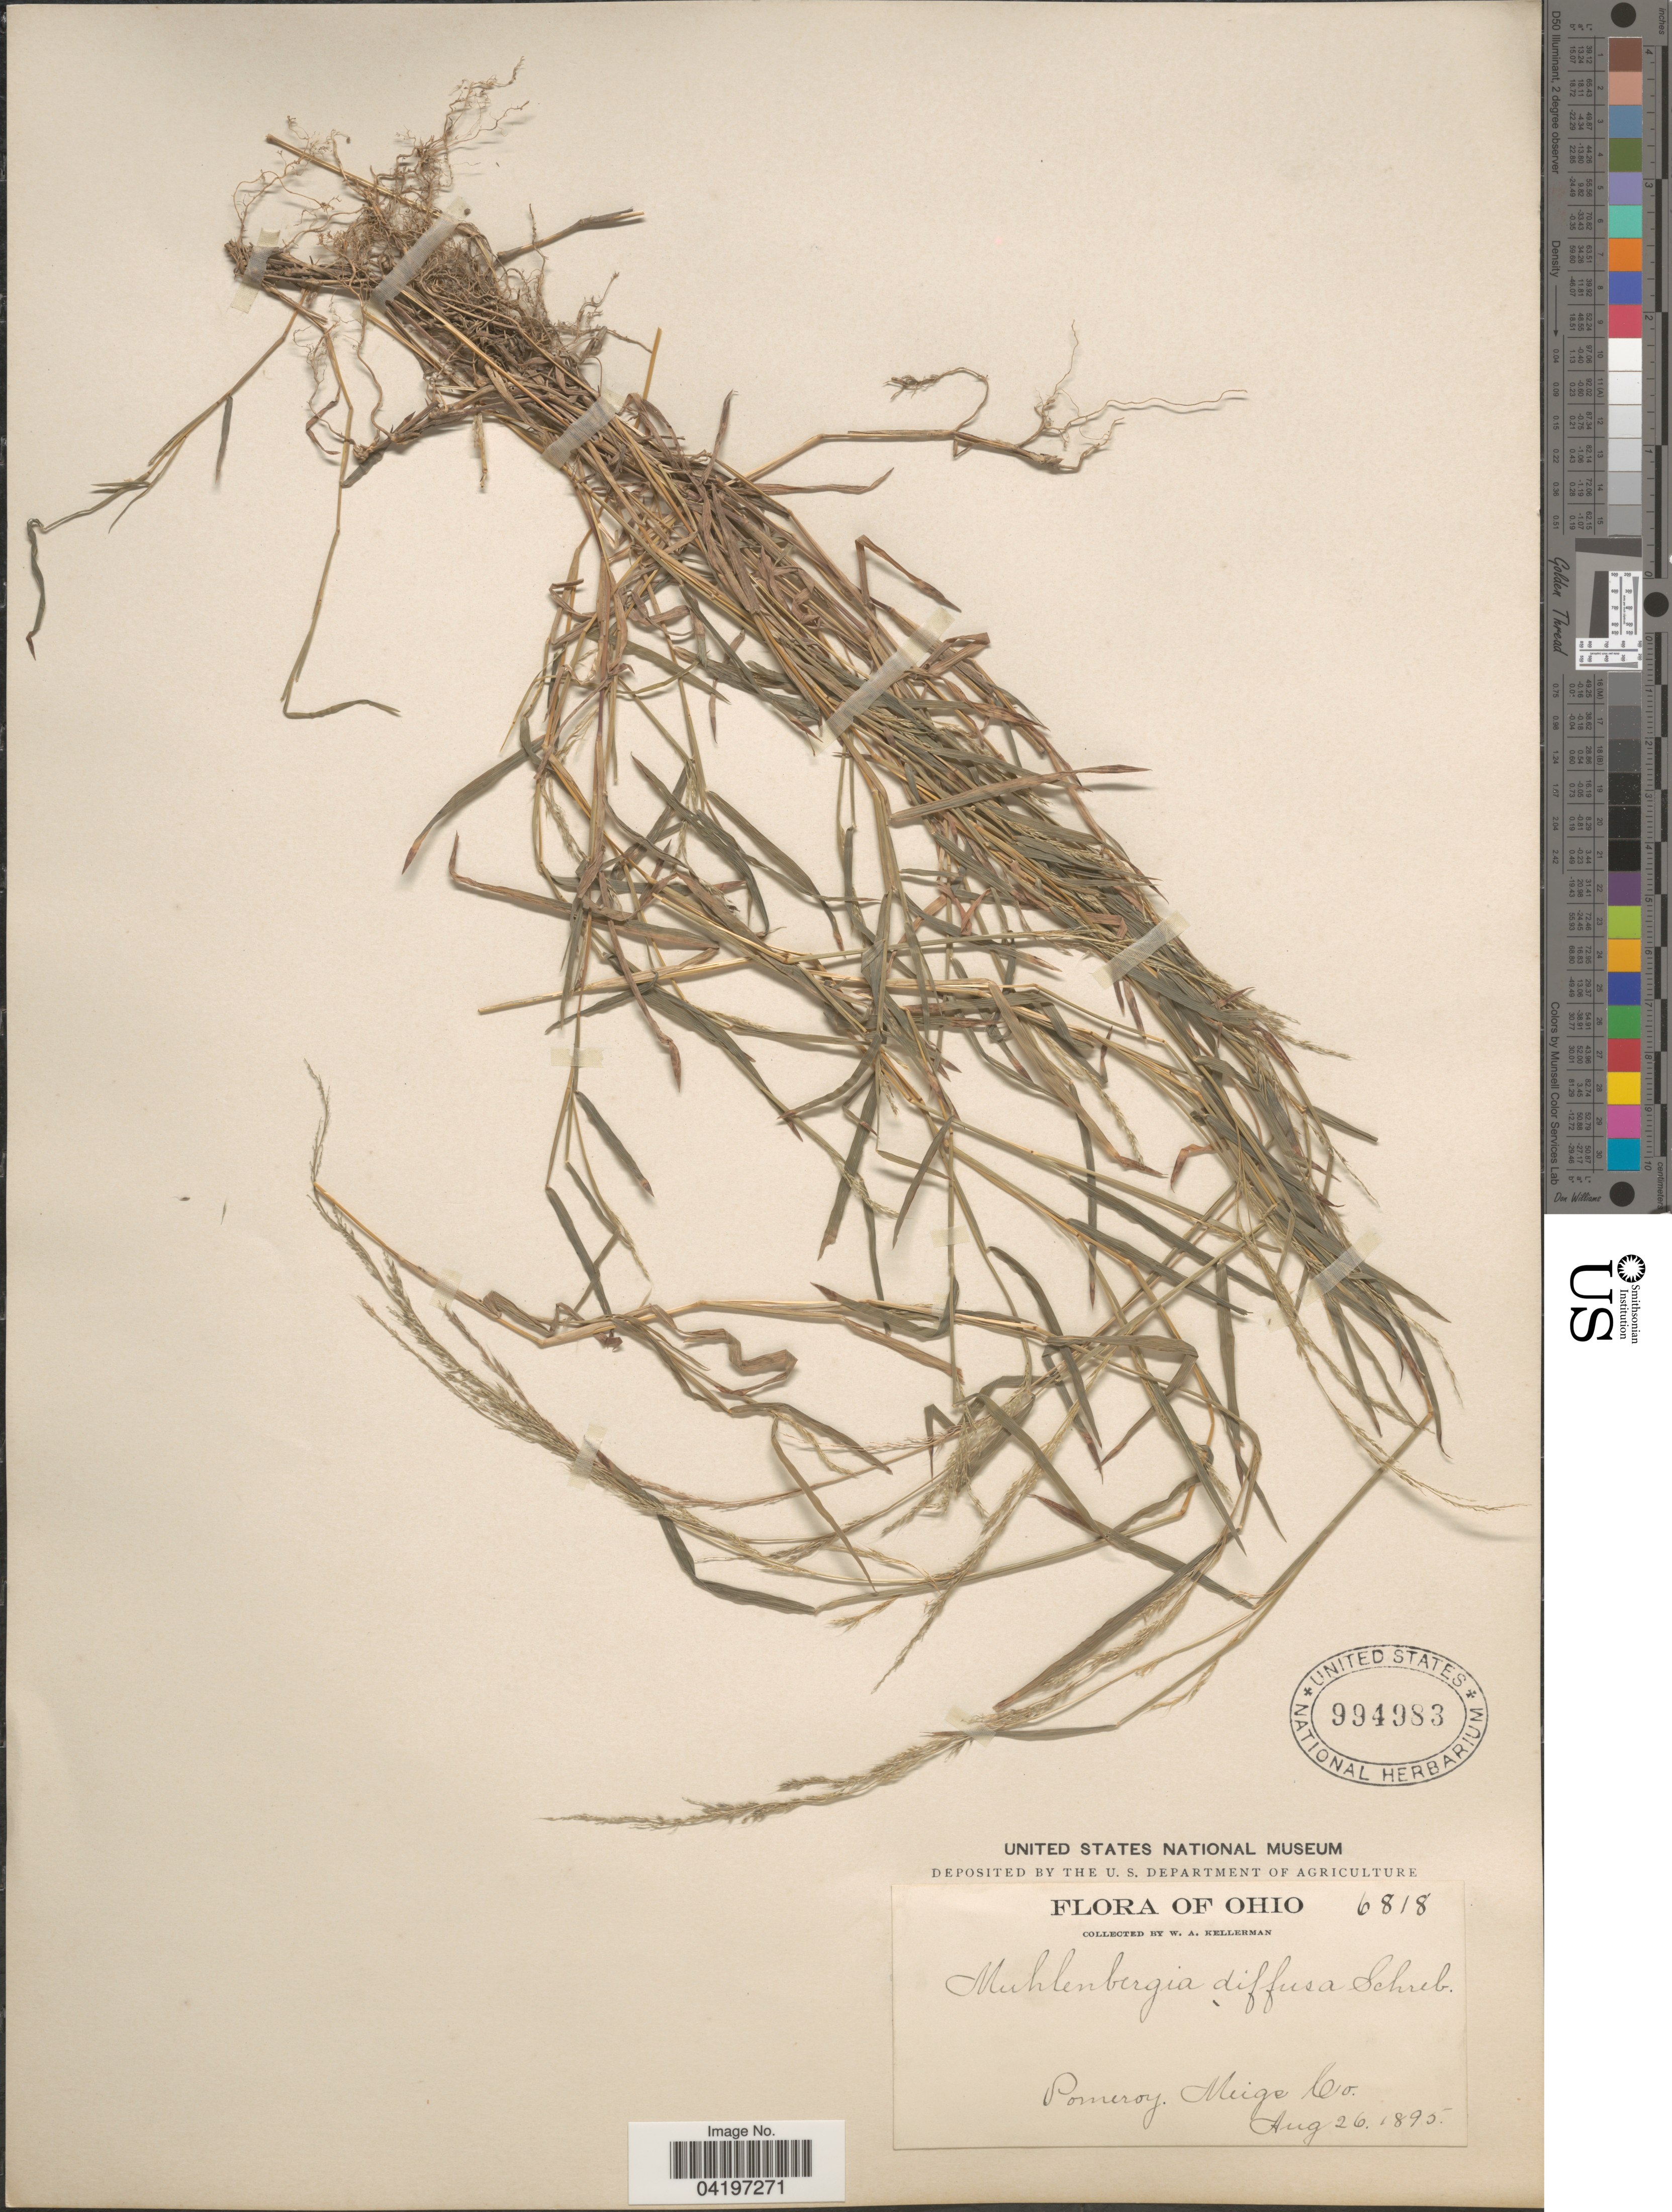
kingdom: Plantae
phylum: Tracheophyta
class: Liliopsida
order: Poales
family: Poaceae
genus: Muhlenbergia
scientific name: Muhlenbergia schreberi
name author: J.F. Gmel.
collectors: W. Kellerman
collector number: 6818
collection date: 1895-08-26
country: United States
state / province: Ohio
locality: Pomeroy. Meigs Co.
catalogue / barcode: US 994983